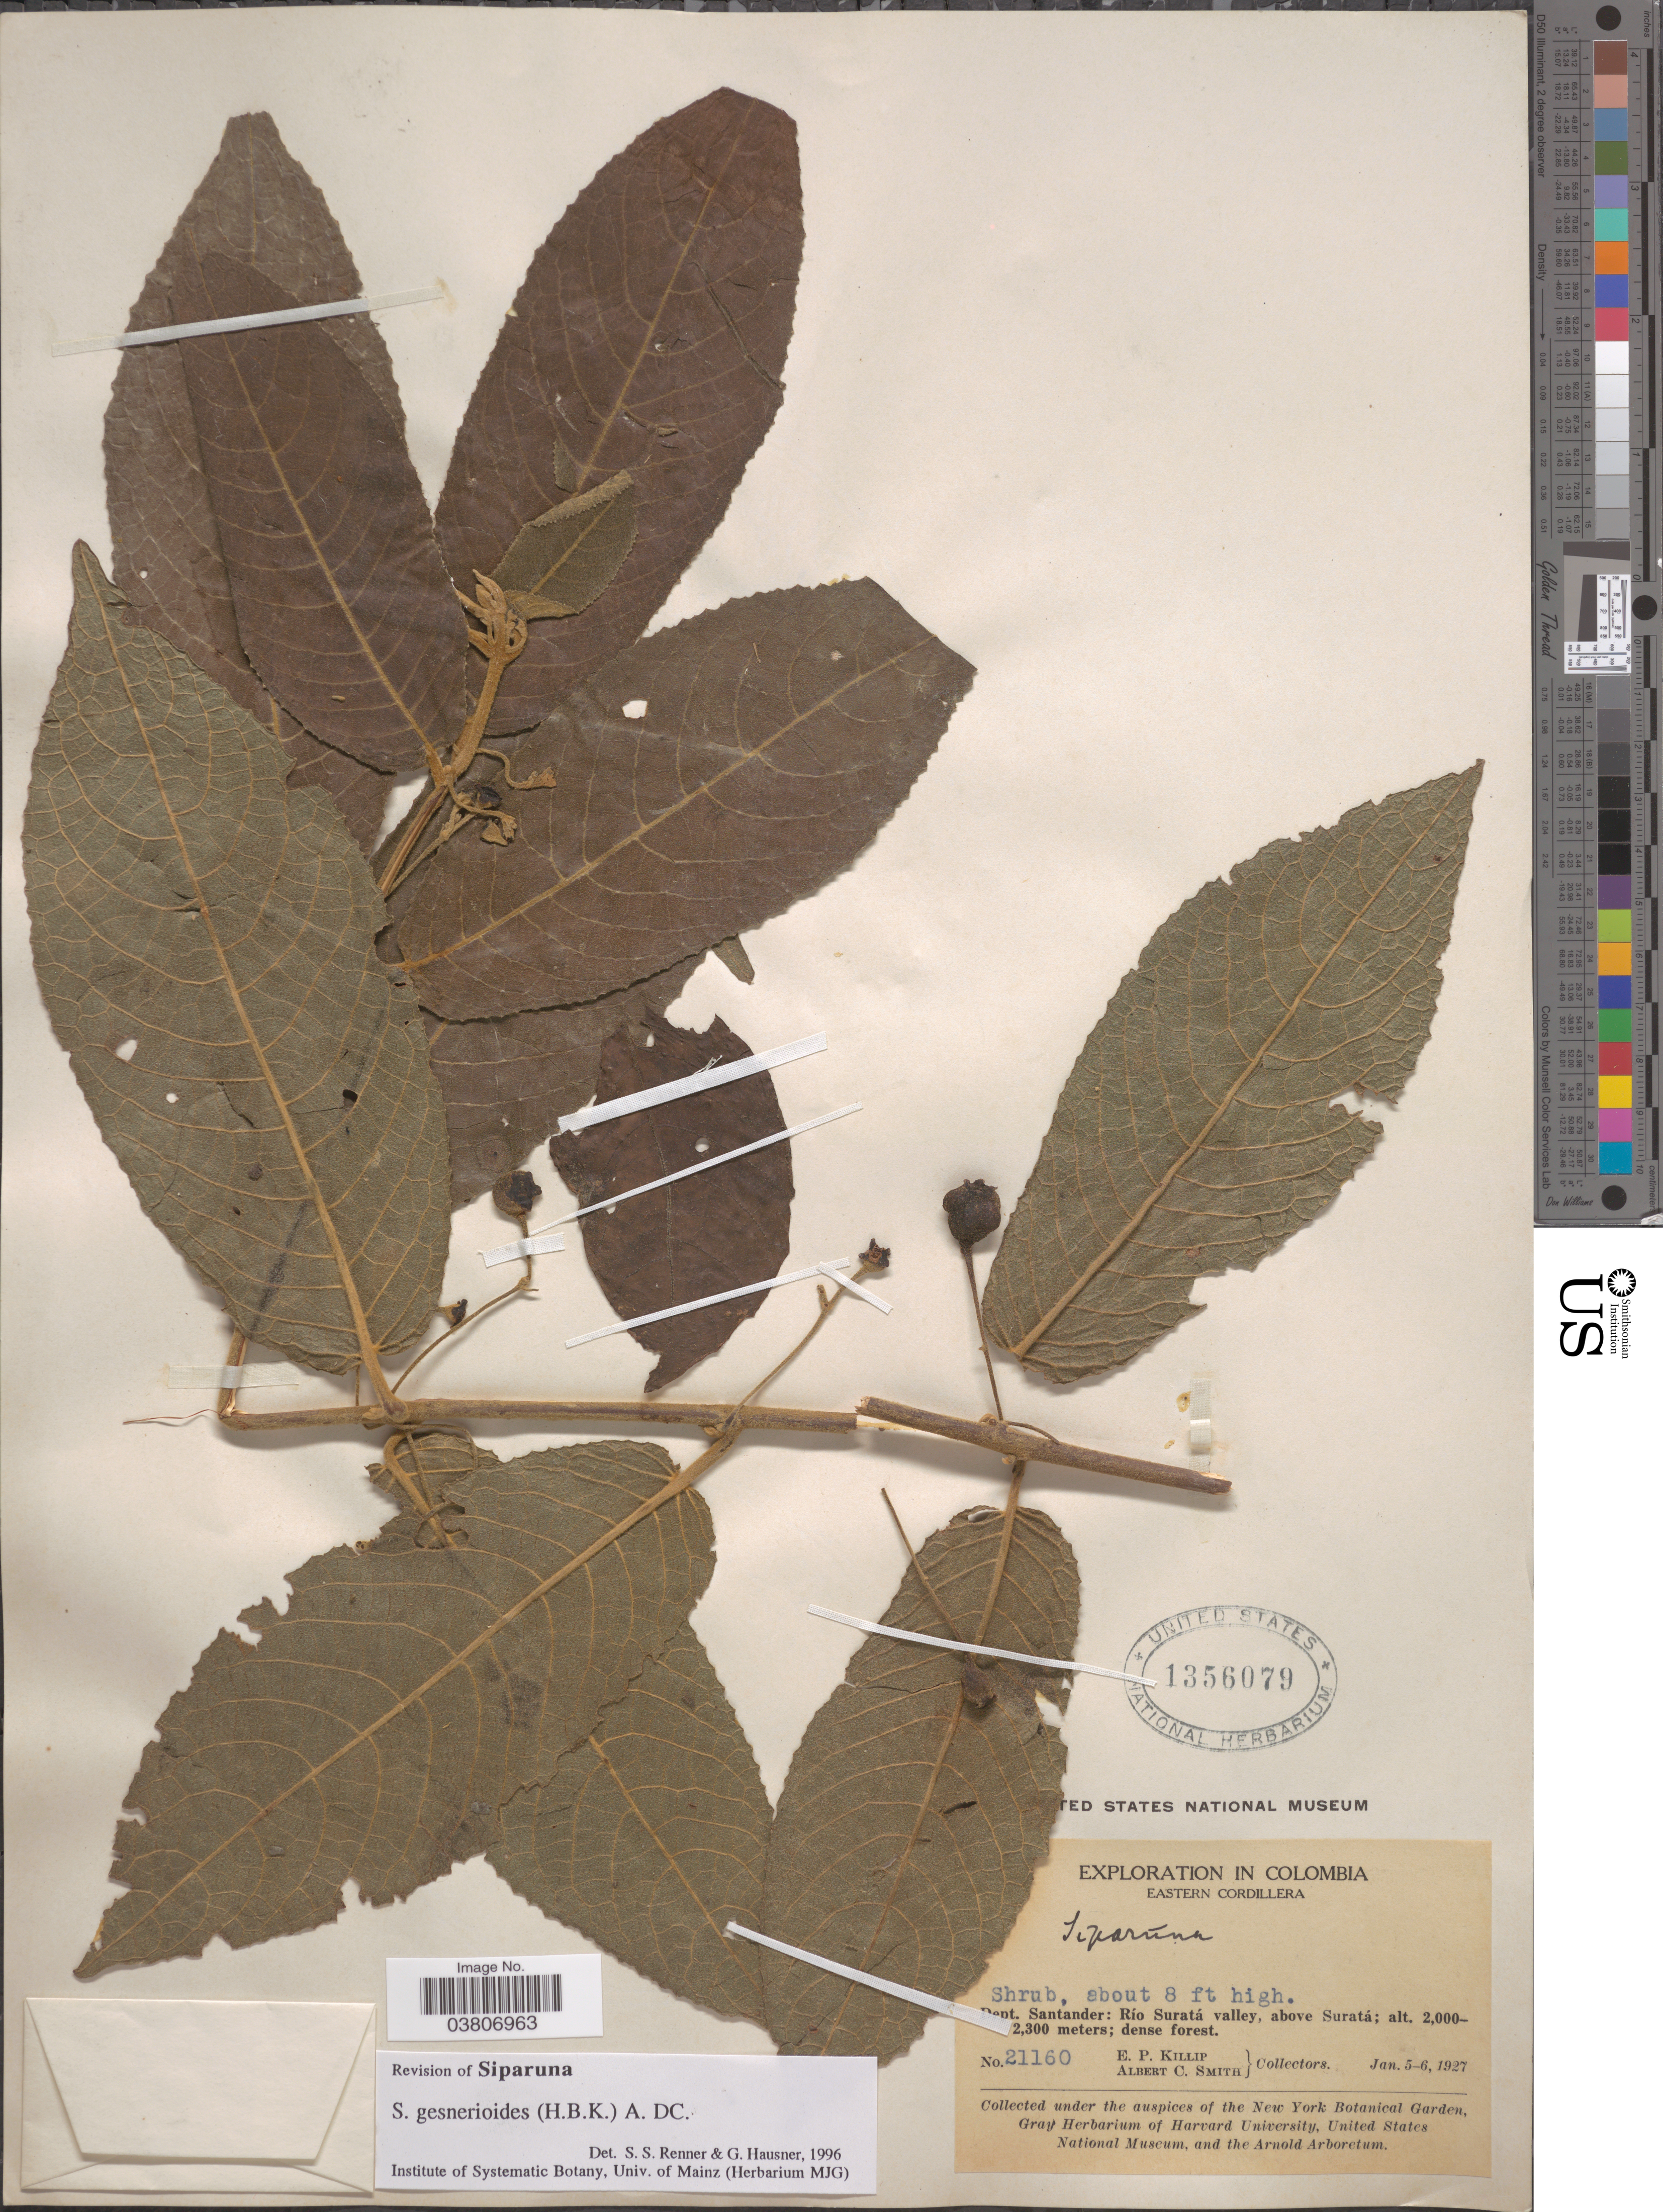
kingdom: Plantae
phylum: Tracheophyta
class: Magnoliopsida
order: Laurales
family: Siparunaceae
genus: Siparuna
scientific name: Siparuna gesnerioides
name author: (Kunth) A. DC.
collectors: E. P. Killip & A. C. Smith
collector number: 21160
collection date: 1927-01-05/1927-01-06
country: Colombia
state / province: Santander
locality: Eastern Cordillera. Dept. Santander: Río Suratá valley, above Suratá.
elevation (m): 2000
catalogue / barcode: US 1356079